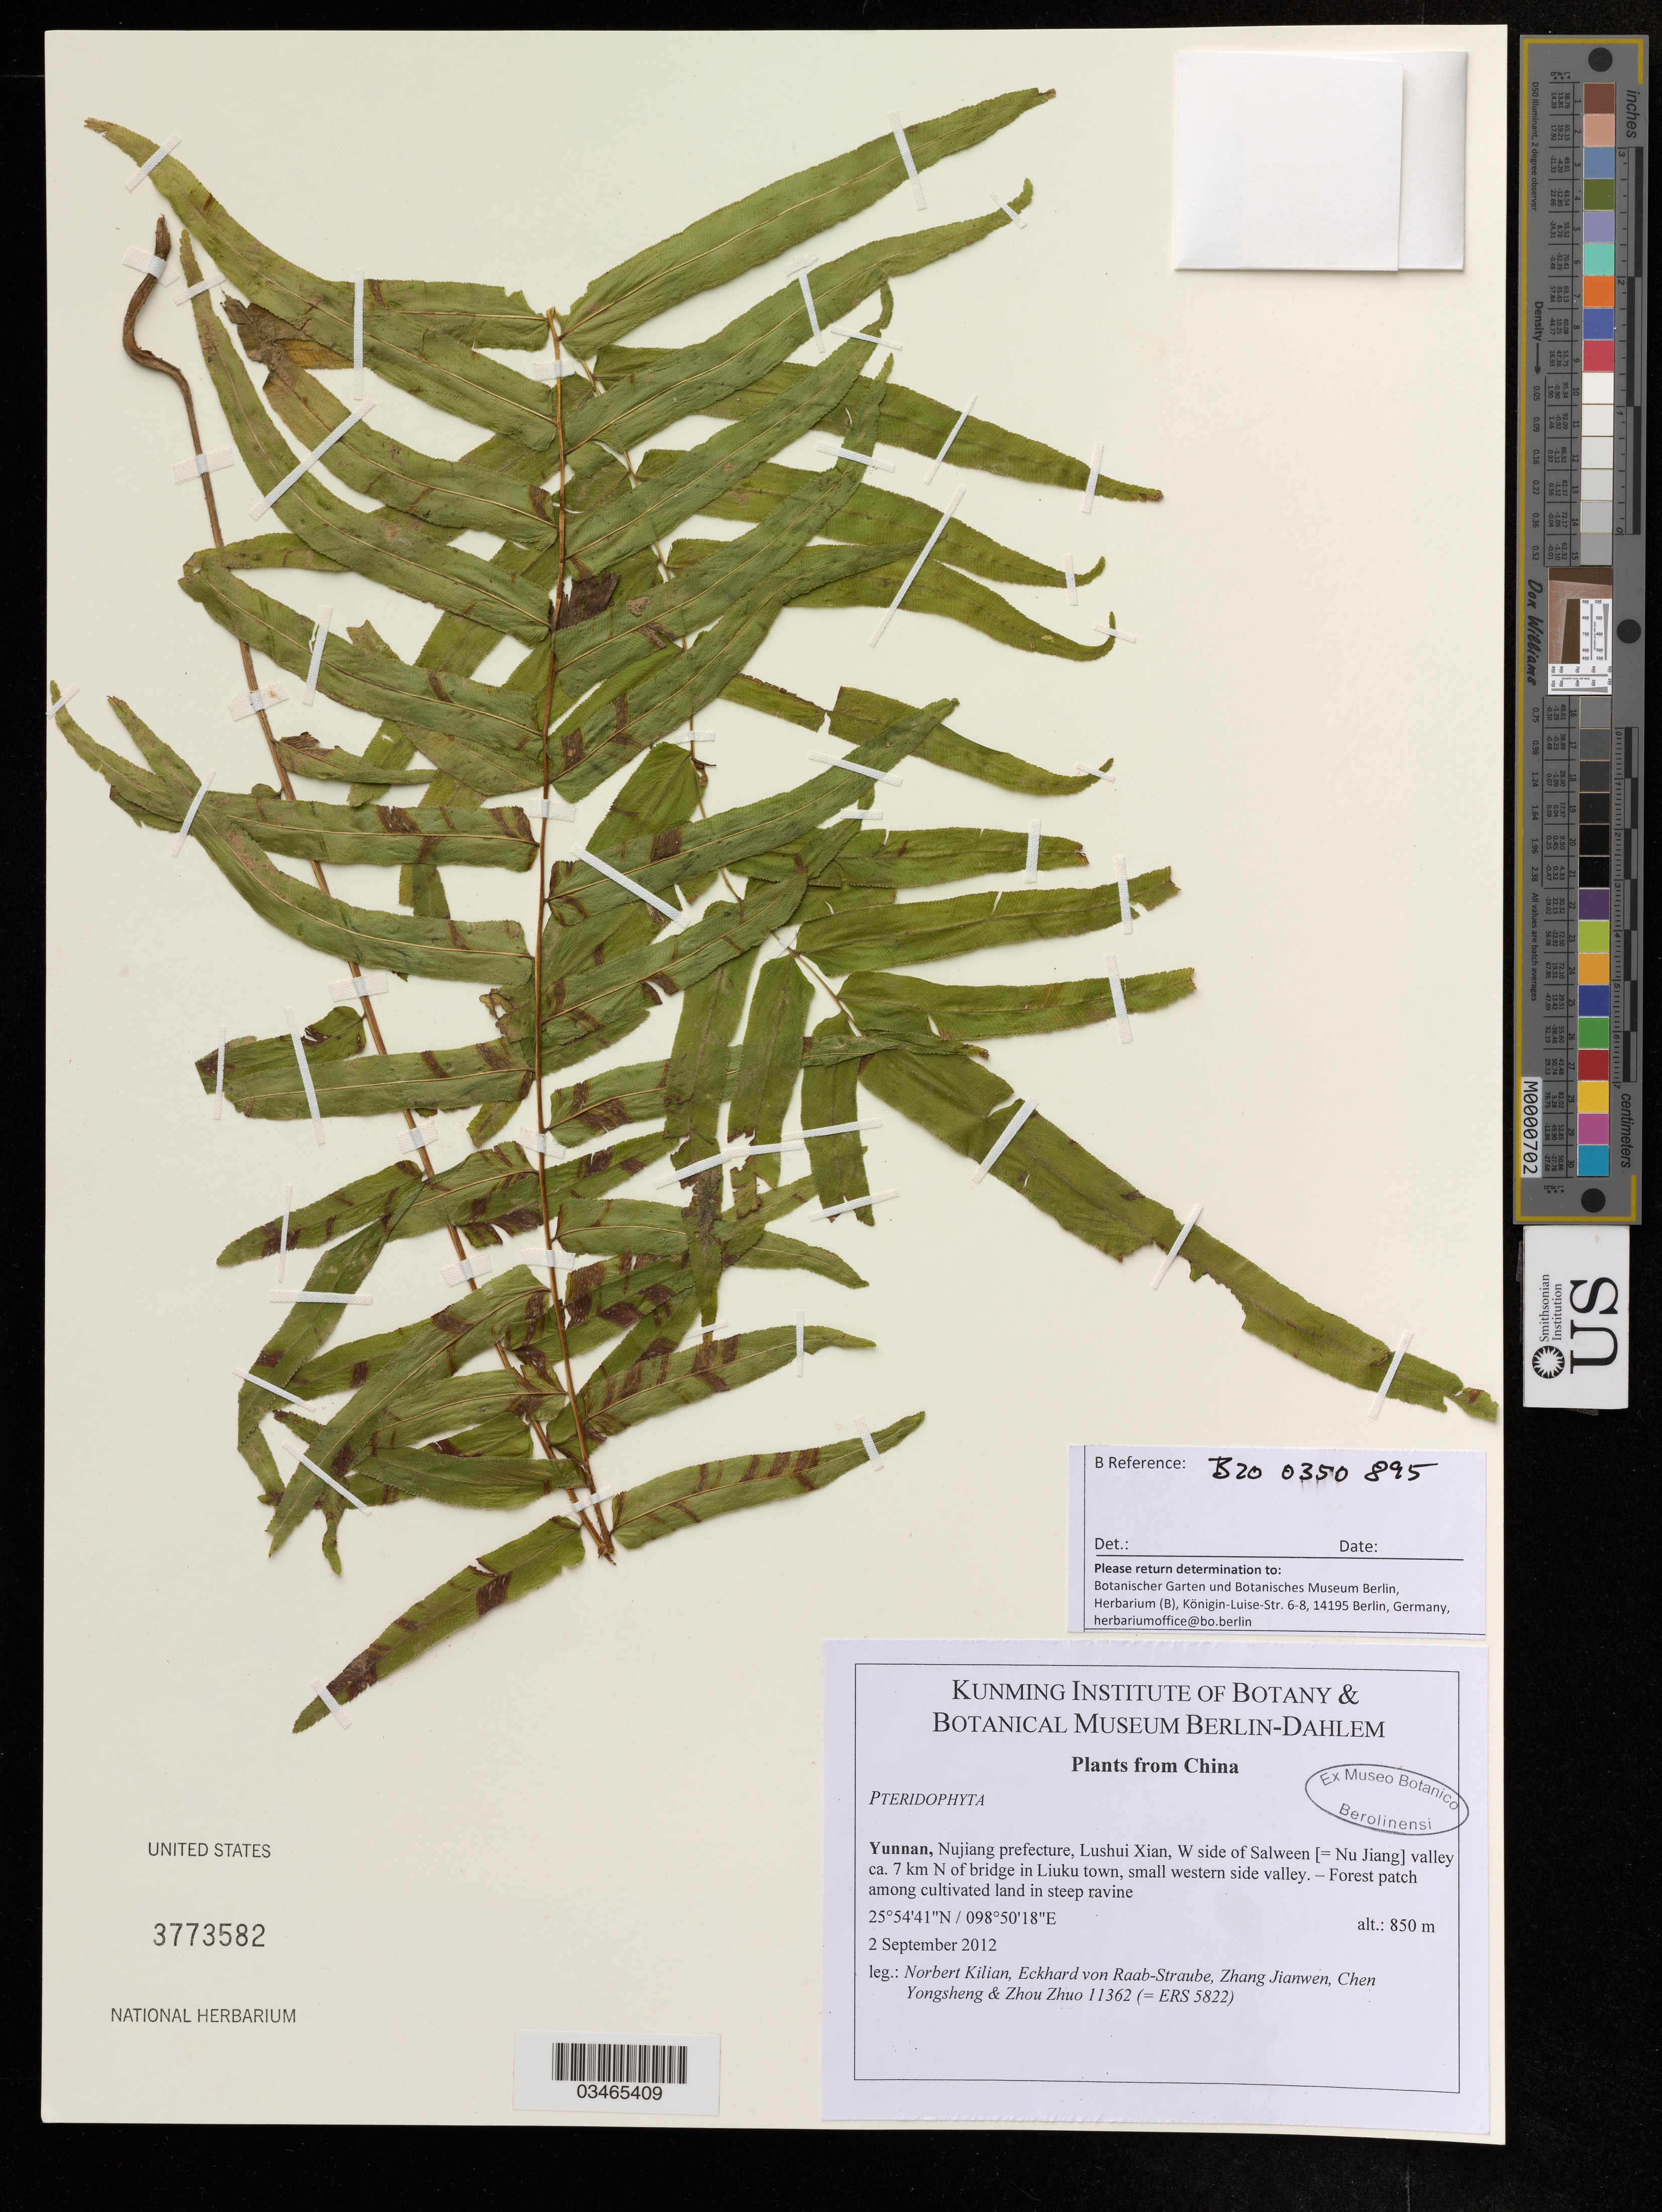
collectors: N. Kilian & E. Raab-Straube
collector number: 11362 (ERS 5822)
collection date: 2012-09-02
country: China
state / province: Yunnan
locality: Nujiang prefecture, Lushui Xian, W side of Salween [= Nu Jiang] valley ca. 7 km N of bridge in Liuku town, small western side valley.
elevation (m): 850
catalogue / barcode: US 3773582